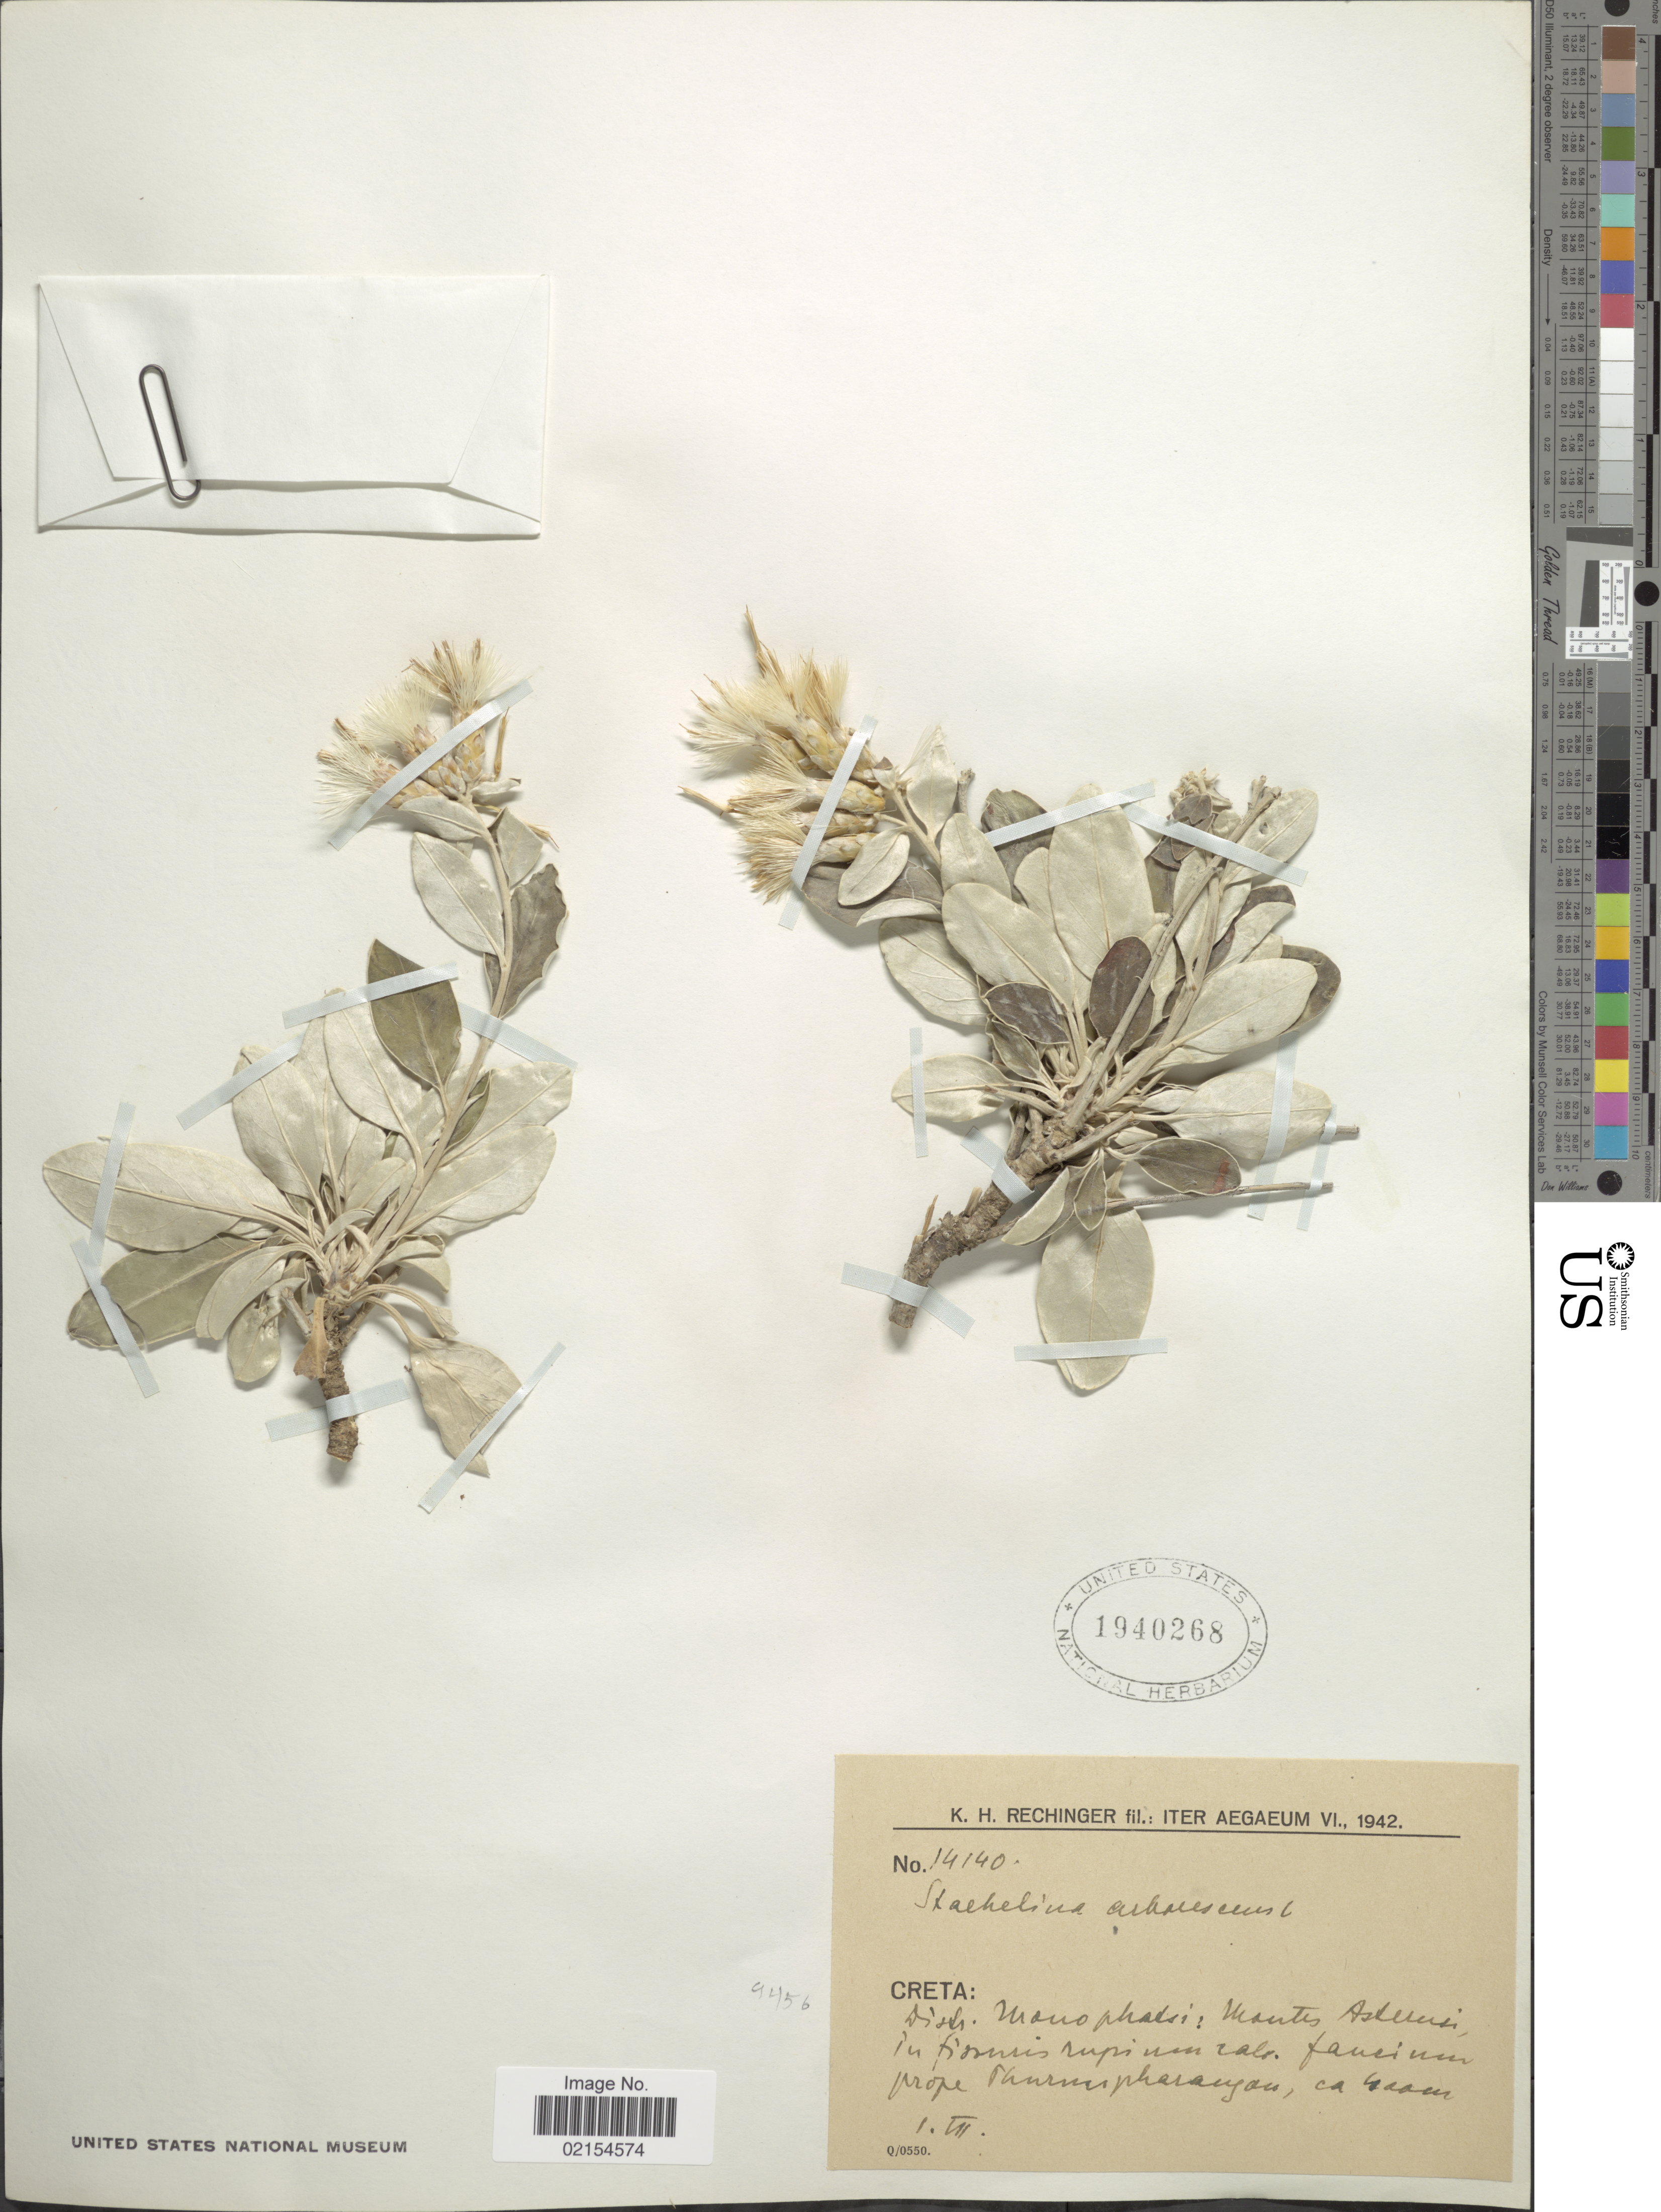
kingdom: Plantae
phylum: Tracheophyta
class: Magnoliopsida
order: Asterales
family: Asteraceae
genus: Staehelina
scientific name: Staehelina petiolata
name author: (L.) Hilliard & B.L. Burtt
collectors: K. H. Rechinger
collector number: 14140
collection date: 1942-07-01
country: Greece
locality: Iter Aegaeum, Creta, Distr. Monophatsi. Montes Asterousi in fissuris rupium calc. faucium prope Phurnopharangon.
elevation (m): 400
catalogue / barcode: US 1940268